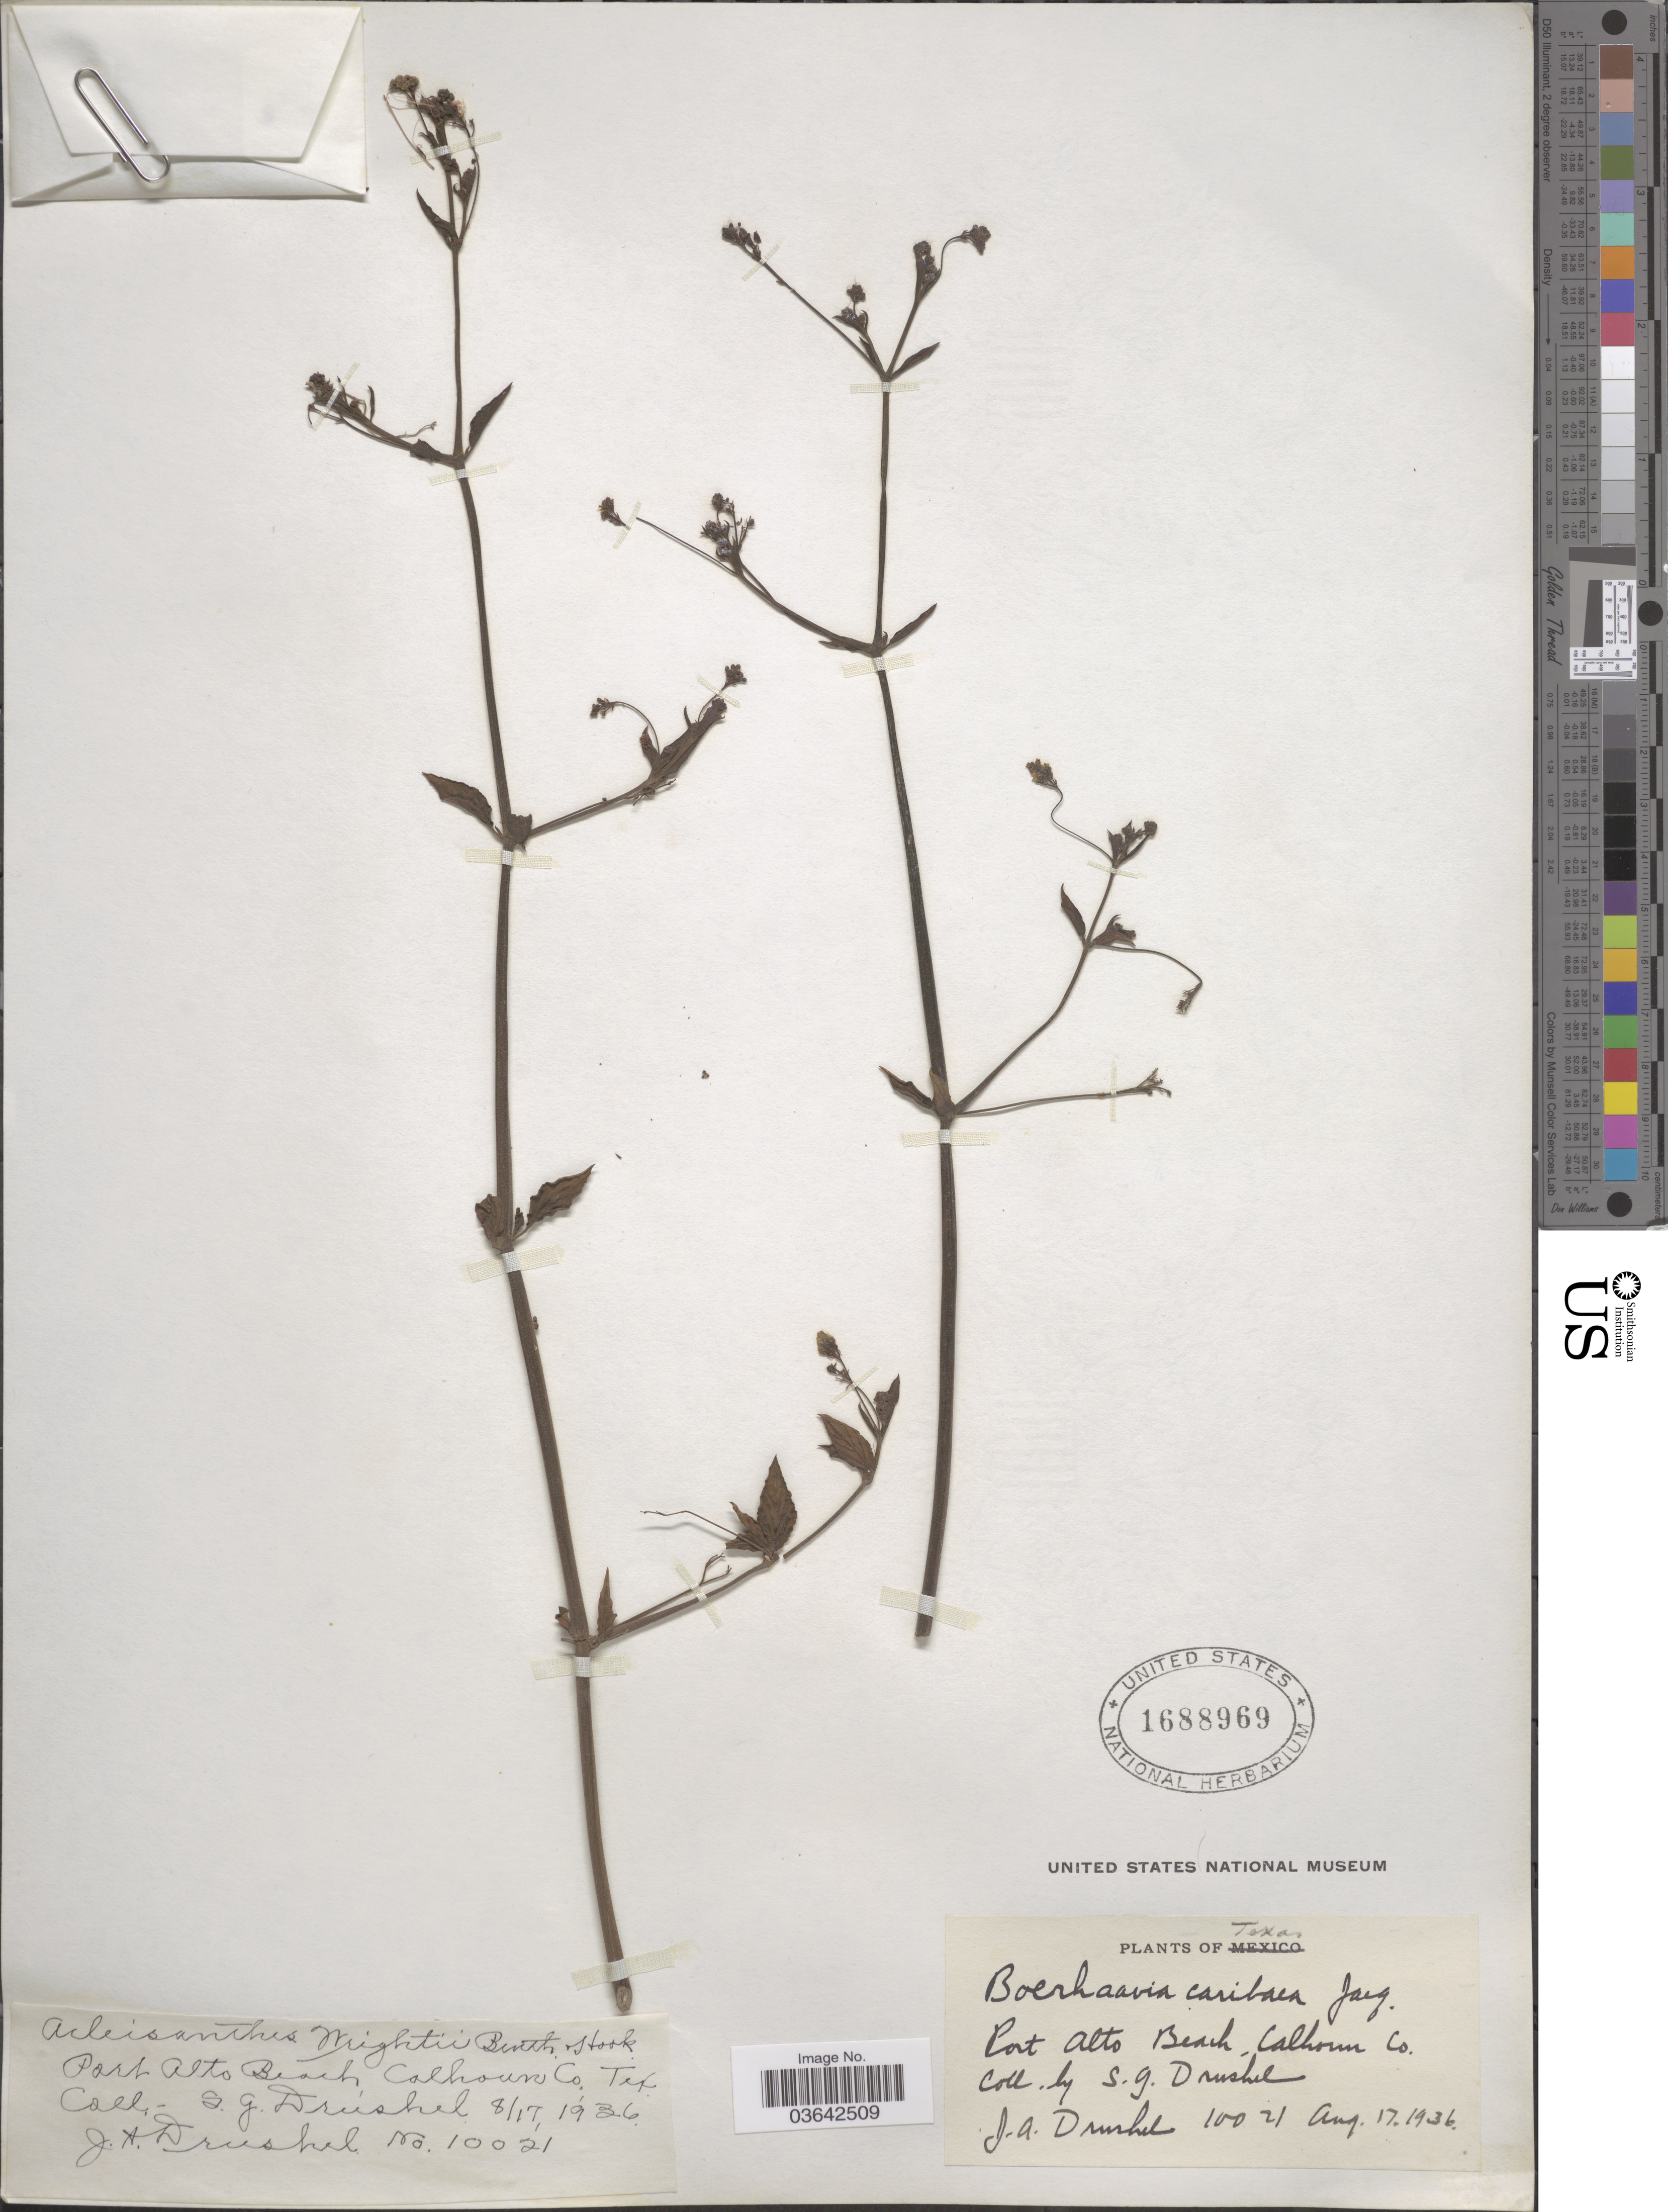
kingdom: Plantae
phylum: Tracheophyta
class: Magnoliopsida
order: Caryophyllales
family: Nyctaginaceae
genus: Boerhavia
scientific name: Boerhavia coccinea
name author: Mill.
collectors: S. Drushel & J. A. Drushel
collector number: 10021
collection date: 1936-08-17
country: United States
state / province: Texas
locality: Port Alto Beach, Calhoun County.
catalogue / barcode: US 1688969